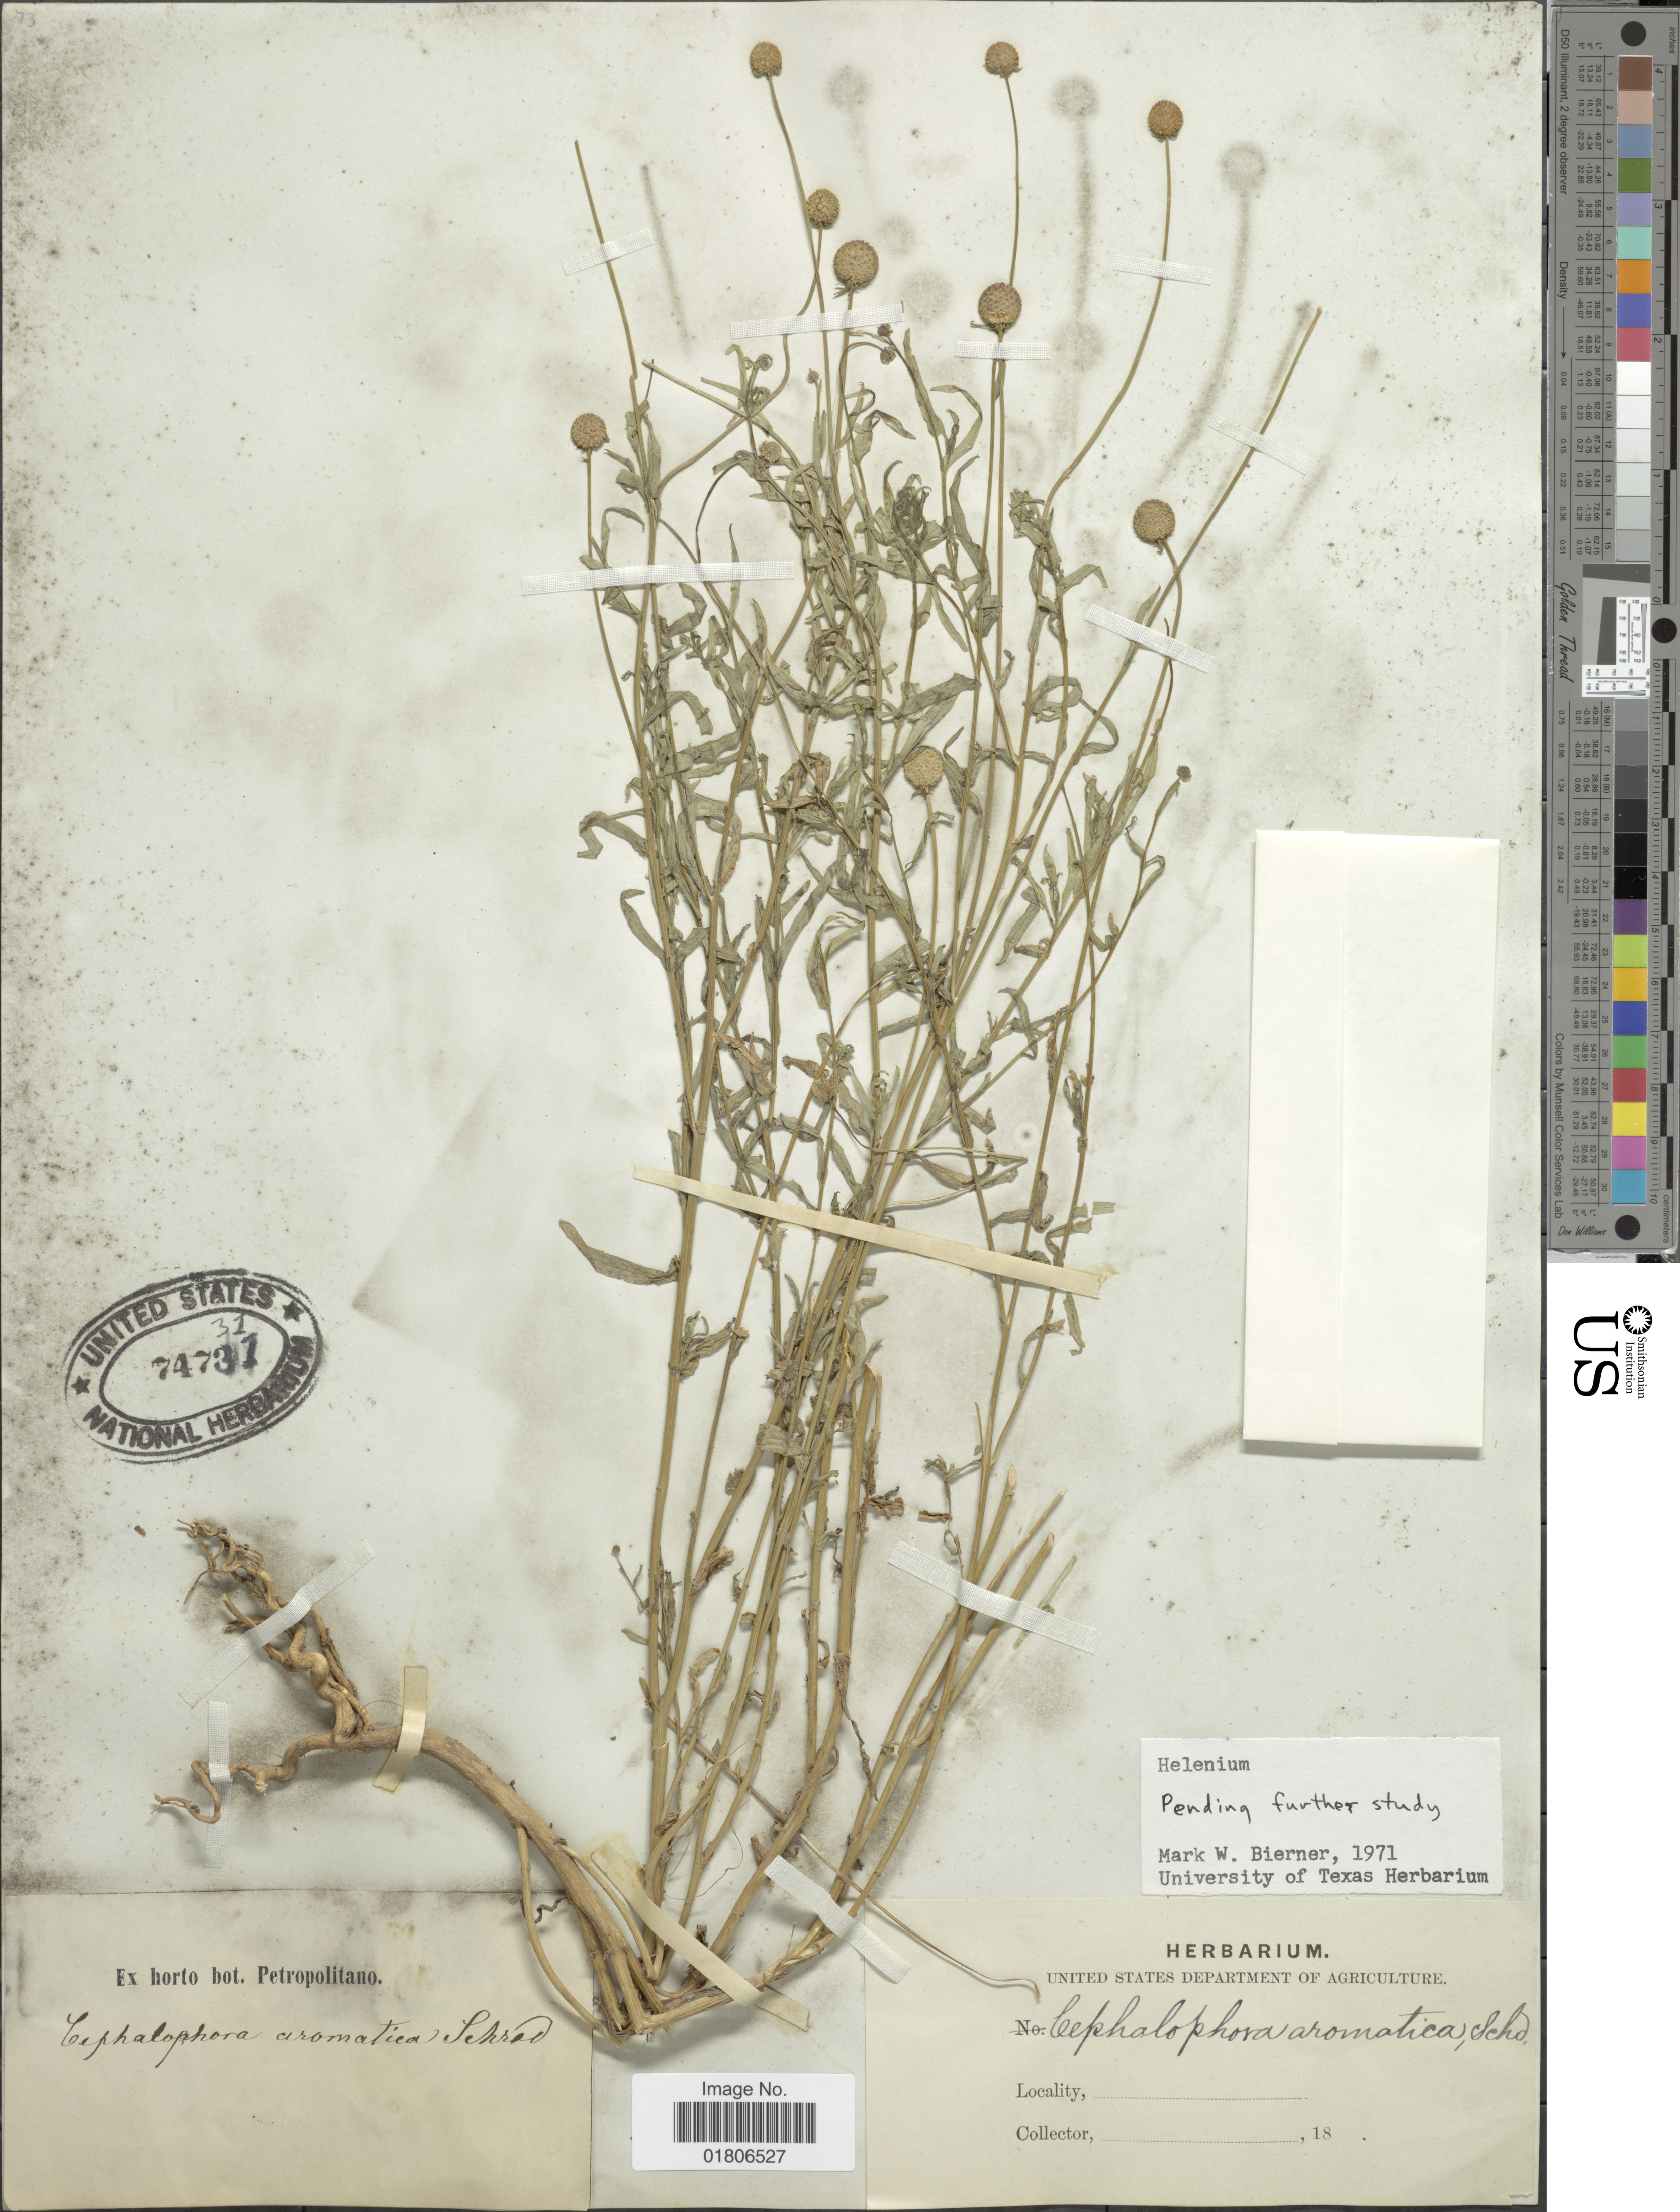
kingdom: Plantae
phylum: Tracheophyta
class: Magnoliopsida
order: Asterales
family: Asteraceae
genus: Helenium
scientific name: Helenium sp.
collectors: ex Horto Bot. Petropolitano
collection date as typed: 18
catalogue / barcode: US 74731